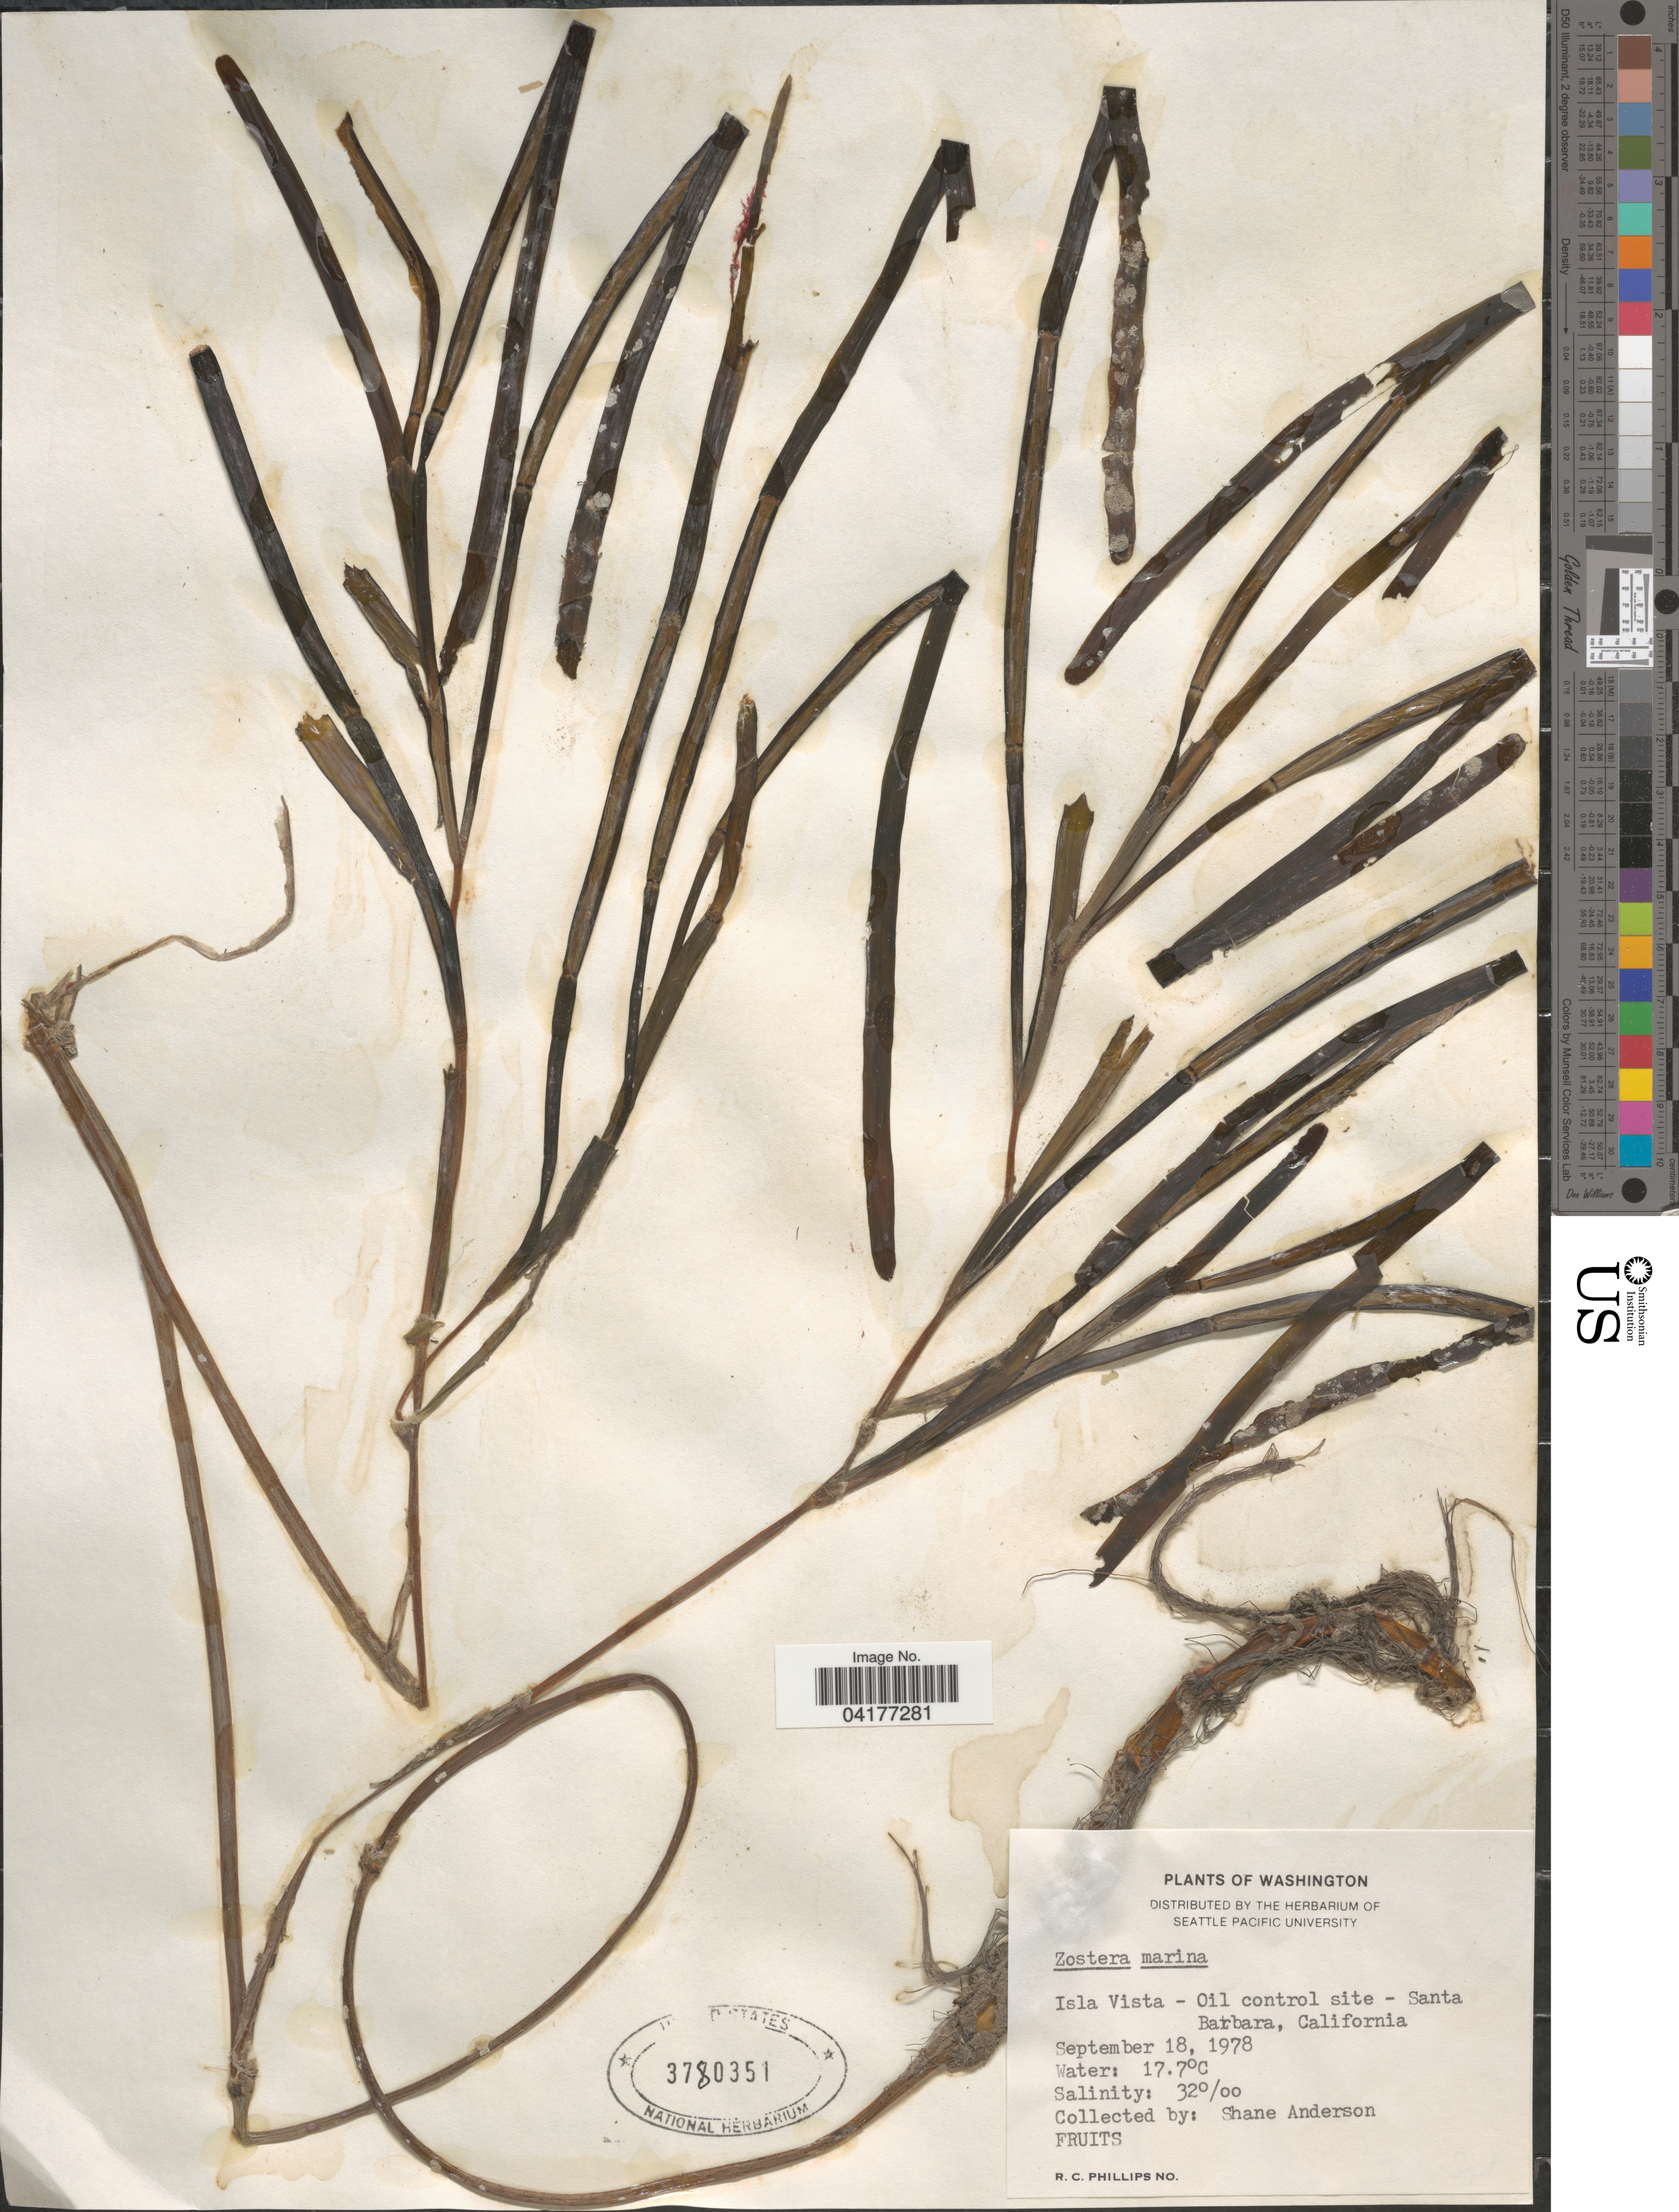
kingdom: Plantae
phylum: Tracheophyta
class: Liliopsida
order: Alismatales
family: Zosteraceae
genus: Zostera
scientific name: Zostera marina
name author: L.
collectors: S. Anderson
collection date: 1978-09-18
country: United States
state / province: California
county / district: Santa Barbara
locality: Isla Vista - Oil control site - Santa Barbara.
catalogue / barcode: US 3780351